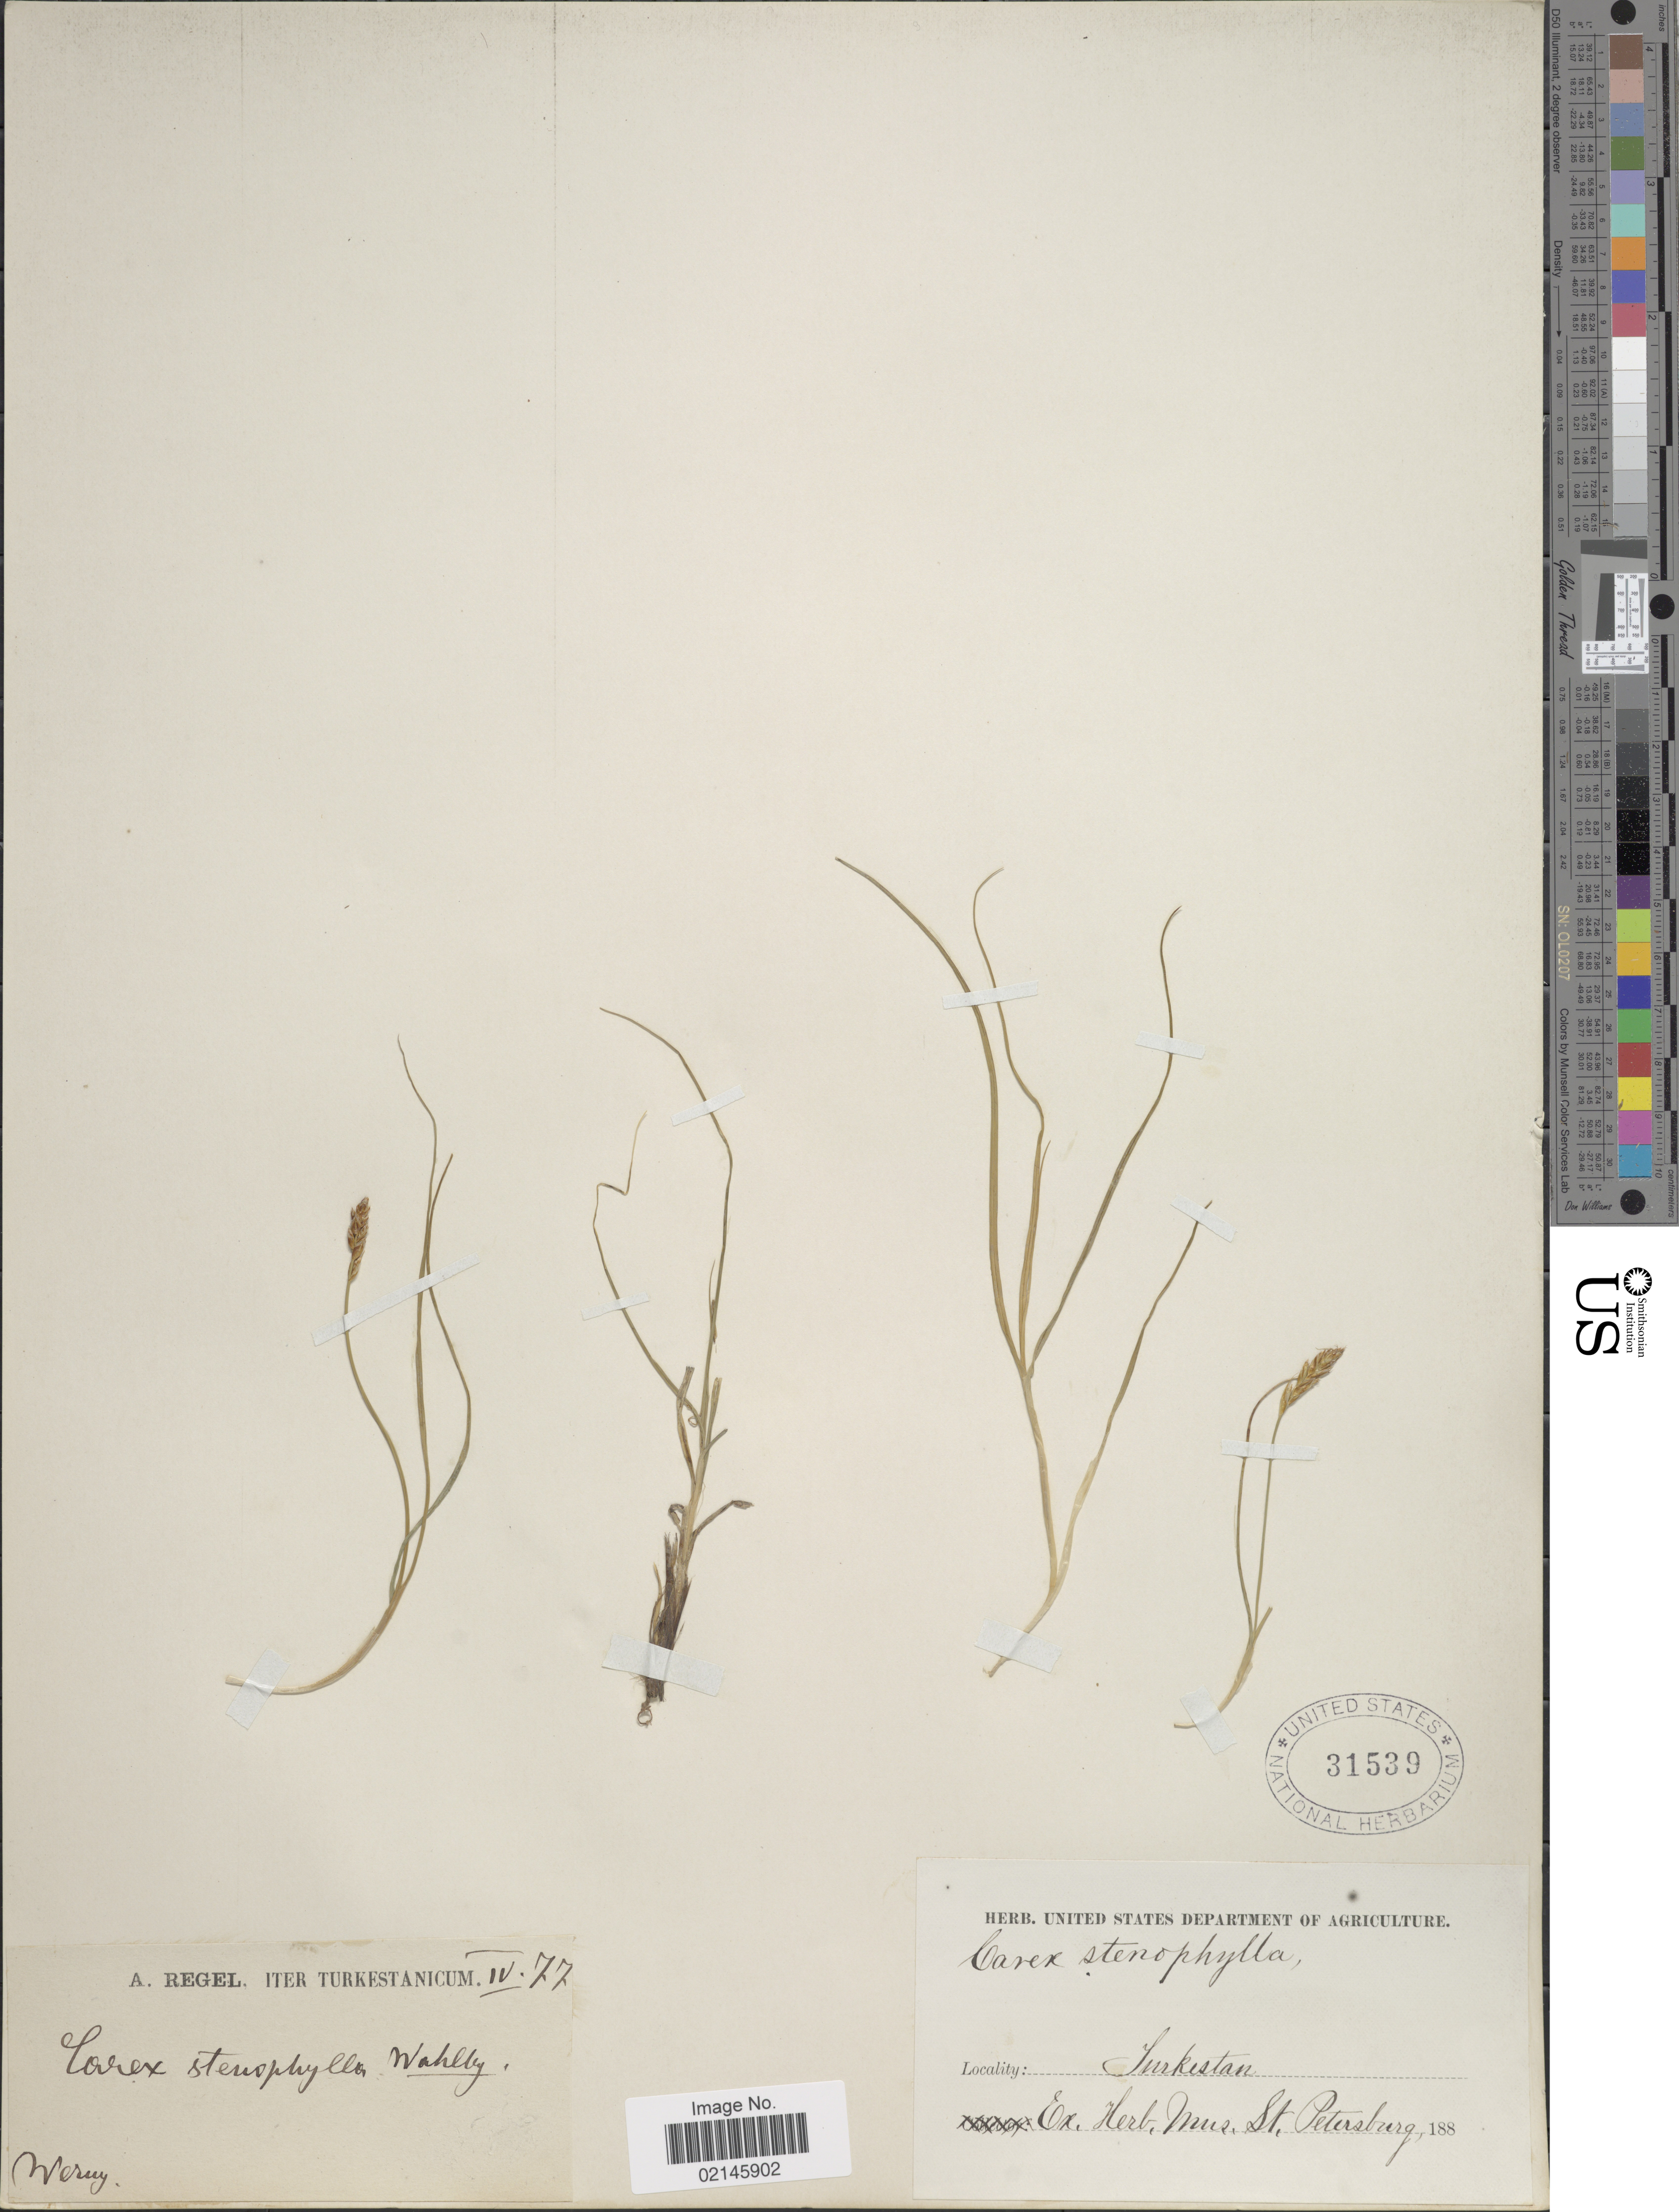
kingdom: Plantae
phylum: Tracheophyta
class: Liliopsida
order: Poales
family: Cyperaceae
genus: Carex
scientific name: Carex stenophylla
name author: Wahlenb.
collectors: A. Regel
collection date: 1877-04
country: Kazakhstan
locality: Iter Turkestanicum. Werny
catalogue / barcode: US 31539